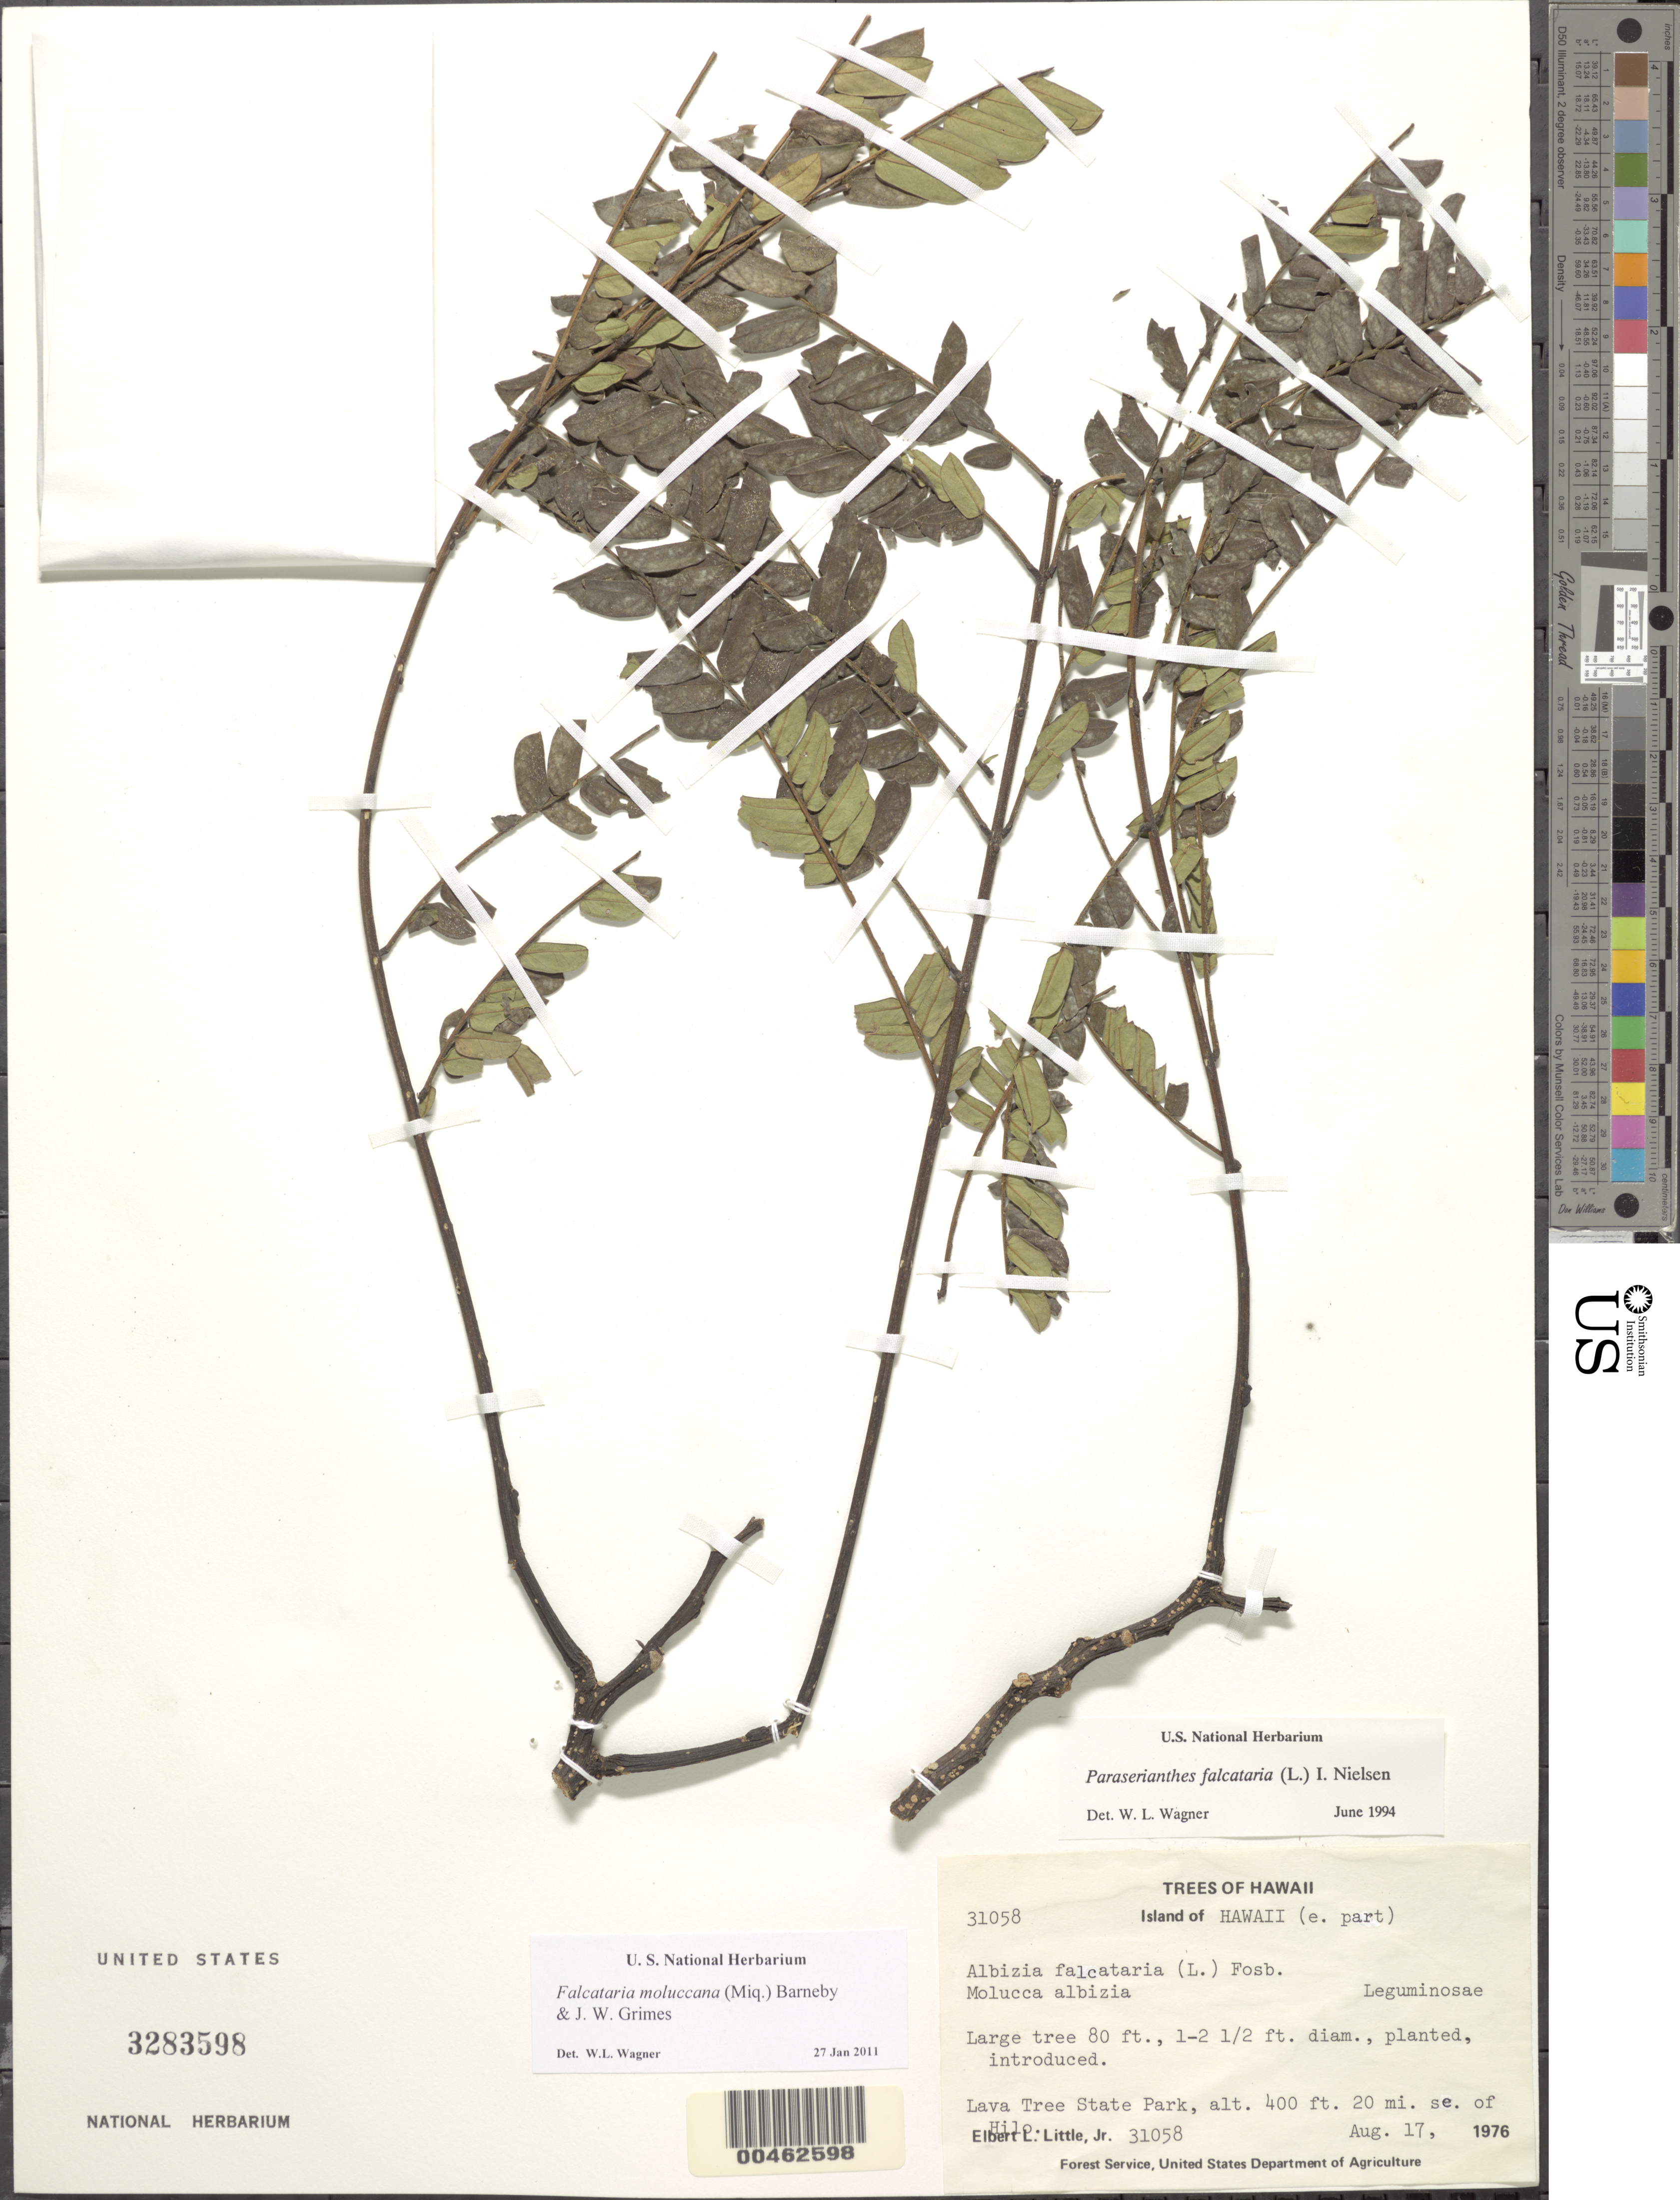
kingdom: Plantae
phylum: Tracheophyta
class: Magnoliopsida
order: Fabales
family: Fabaceae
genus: Falcataria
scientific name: Falcataria moluccana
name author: (Miq.) Barneby & Grimes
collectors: E. L. Little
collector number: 31058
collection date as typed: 17 Aug 1976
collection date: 1976-08-17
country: United States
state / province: Hawaii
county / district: Hawaii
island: Hawaii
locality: E part of Hawaii, Lava Tree State Park, 20 mi SE of Hilo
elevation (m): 122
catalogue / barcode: US 3283598